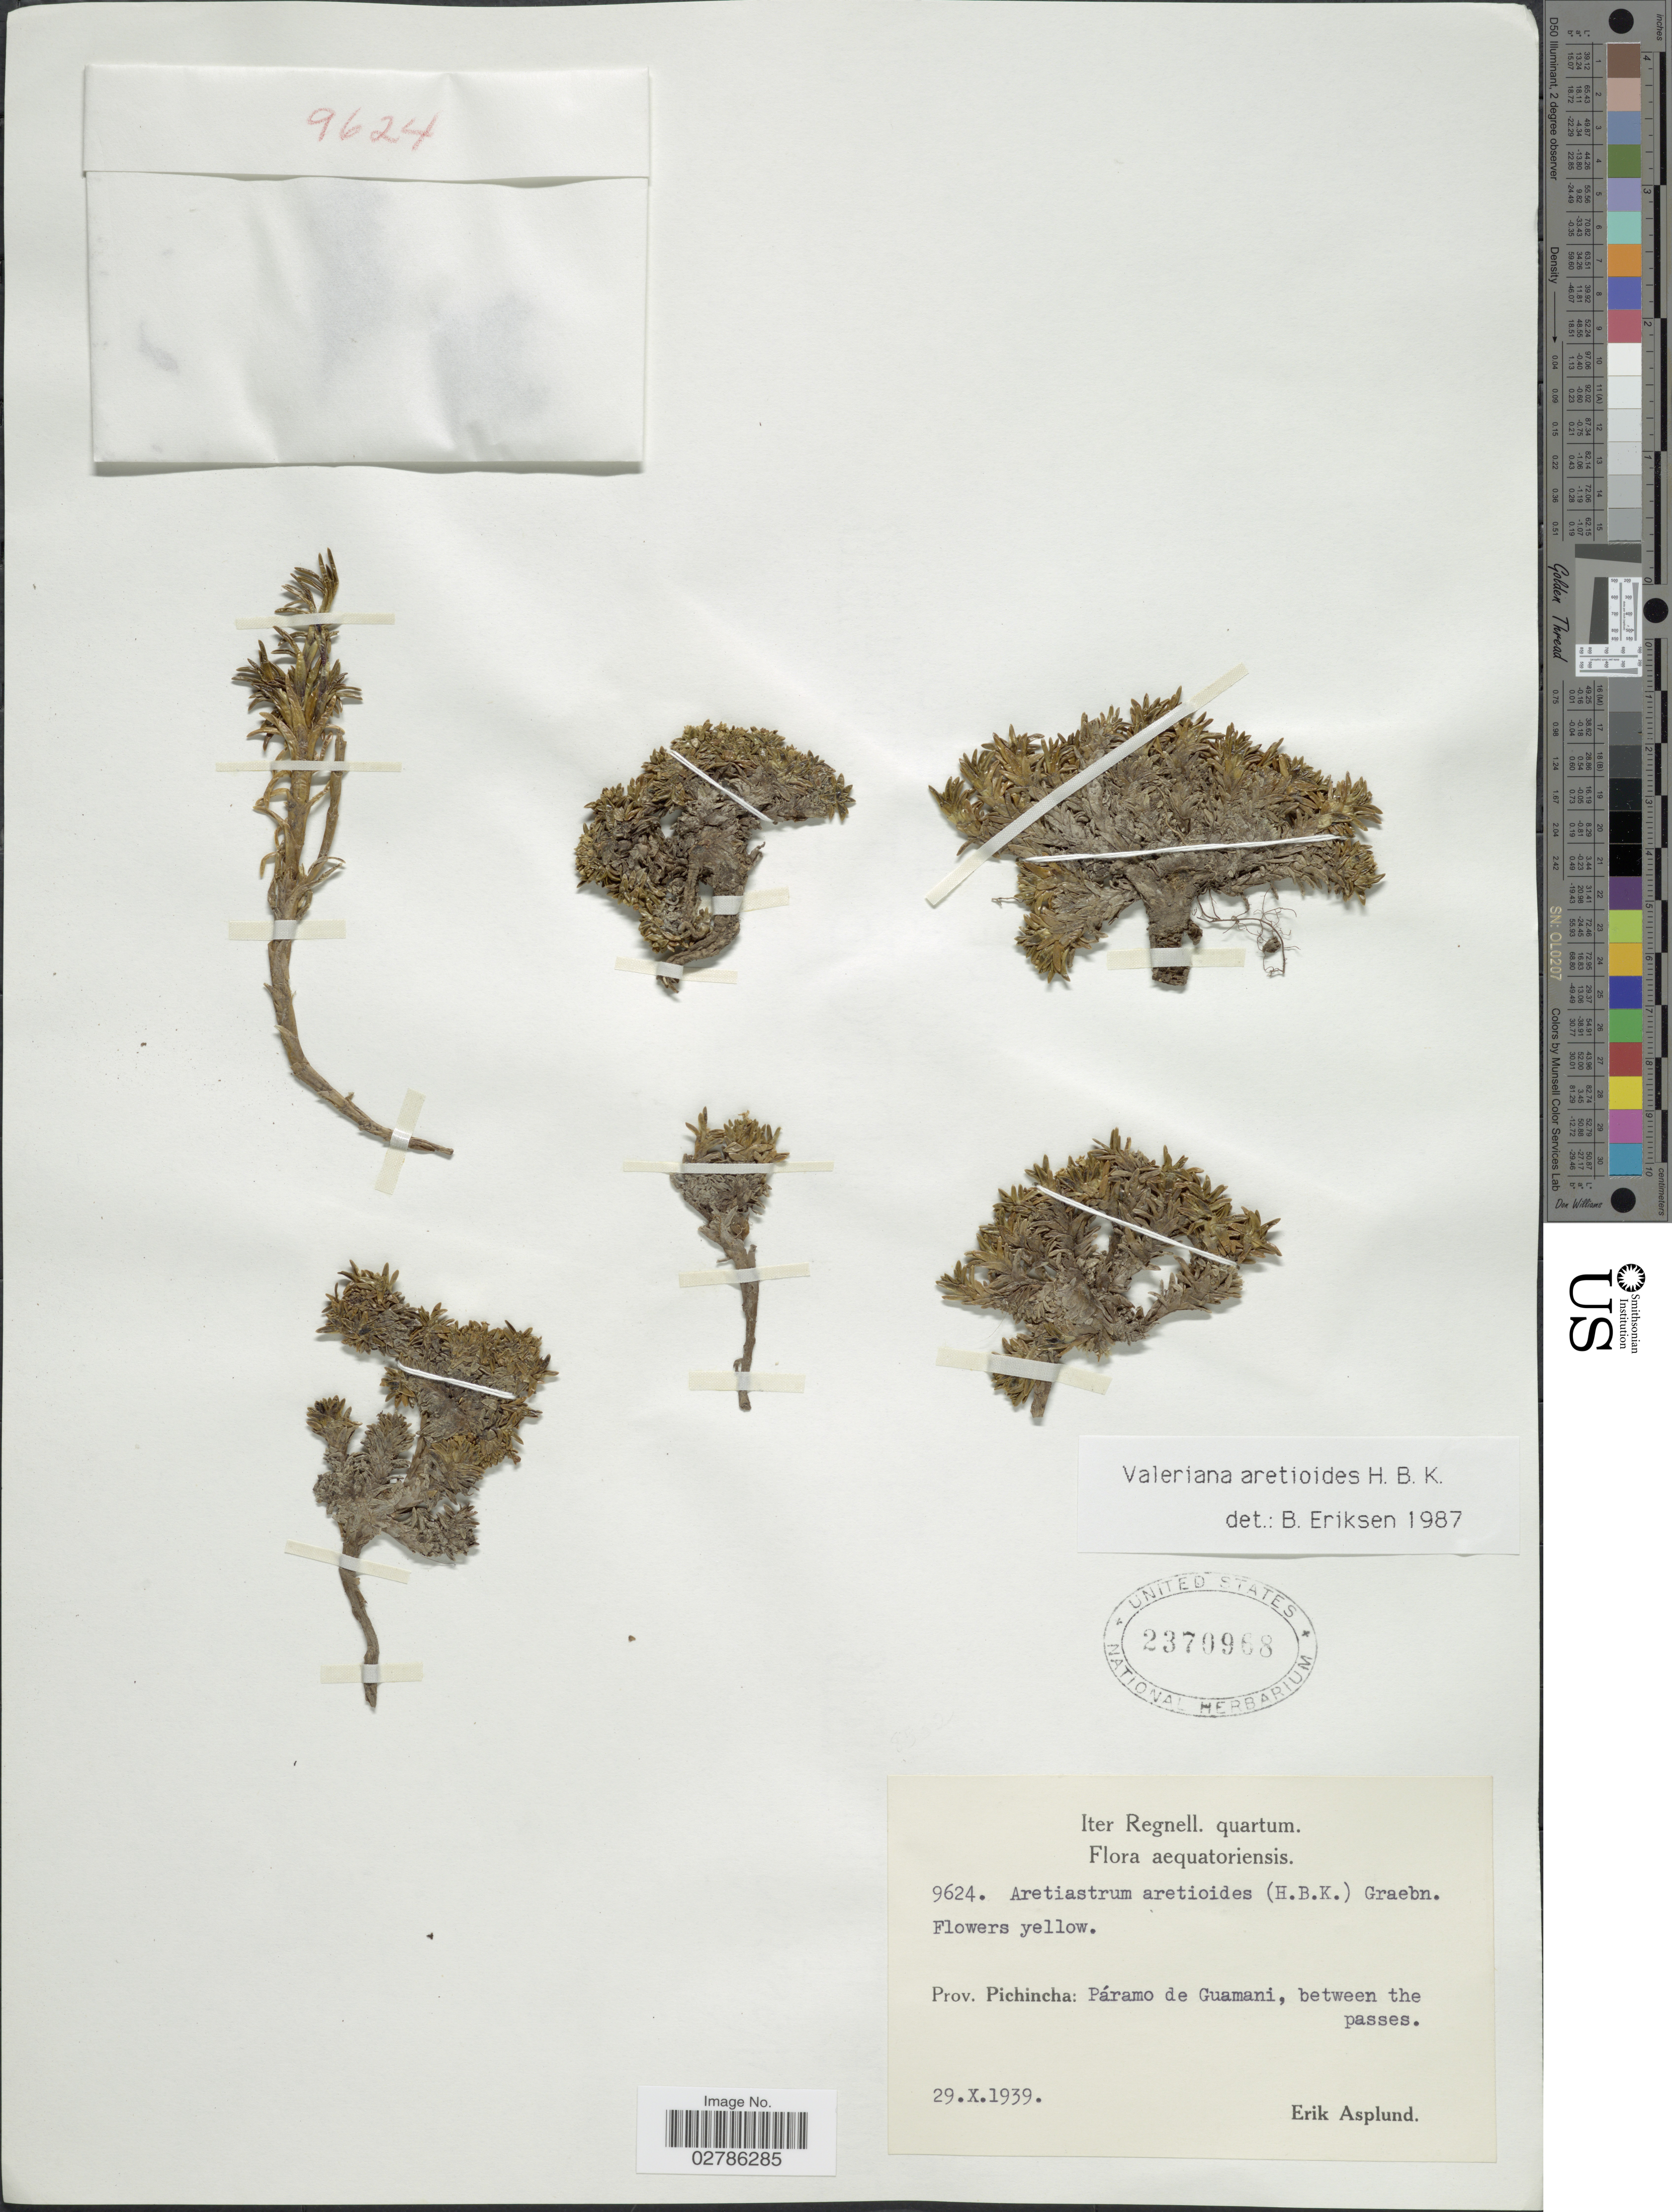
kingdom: Plantae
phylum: Tracheophyta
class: Magnoliopsida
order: Dipsacales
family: Caprifoliaceae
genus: Aretiastrum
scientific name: Aretiastrum aretioides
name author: (Kunth) Graebn.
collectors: E. Asplund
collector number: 9624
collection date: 1939-10-29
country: Ecuador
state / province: Pichincha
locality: Páramo de Guamani, between the passes.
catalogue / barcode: US 2370968